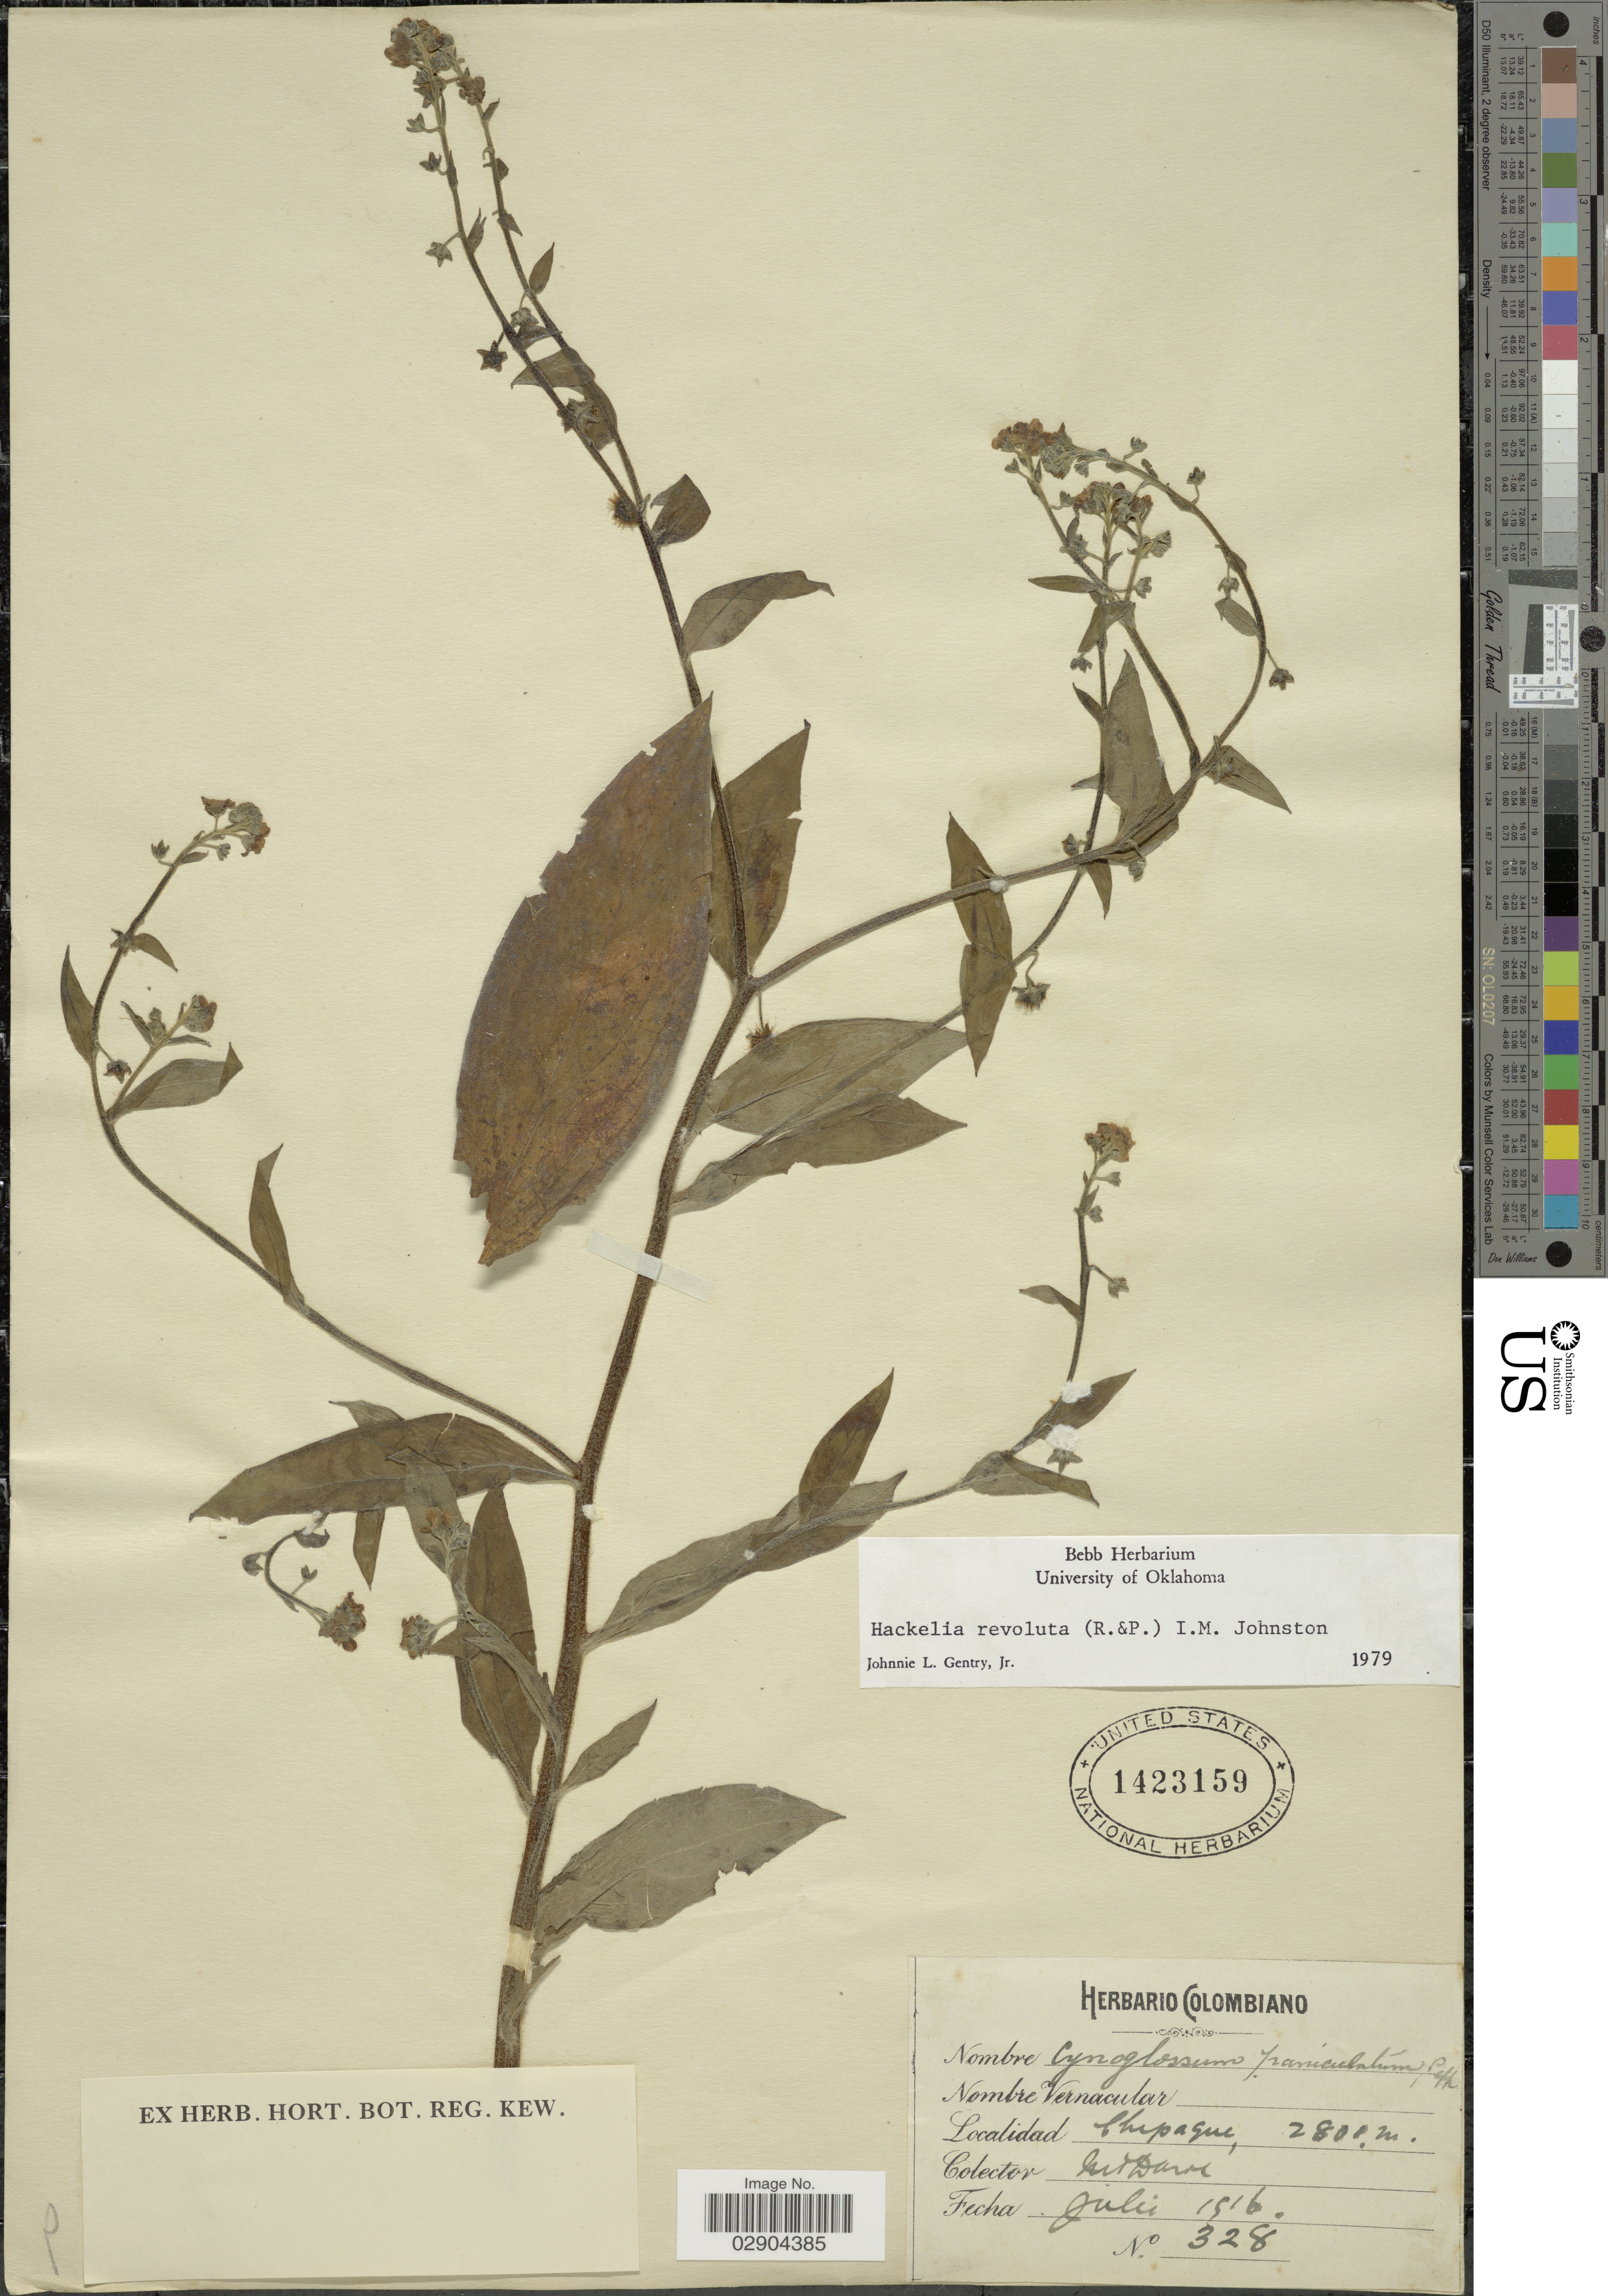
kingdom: Plantae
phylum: Tracheophyta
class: Magnoliopsida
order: Boraginales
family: Boraginaceae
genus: Hackelia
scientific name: Hackelia revoluta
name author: (Ruiz & Pav.) I.M. Johnst.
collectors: M. T. Dawe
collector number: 328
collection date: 1916-07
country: Colombia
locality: Chipaque.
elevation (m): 2800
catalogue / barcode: US 1423159